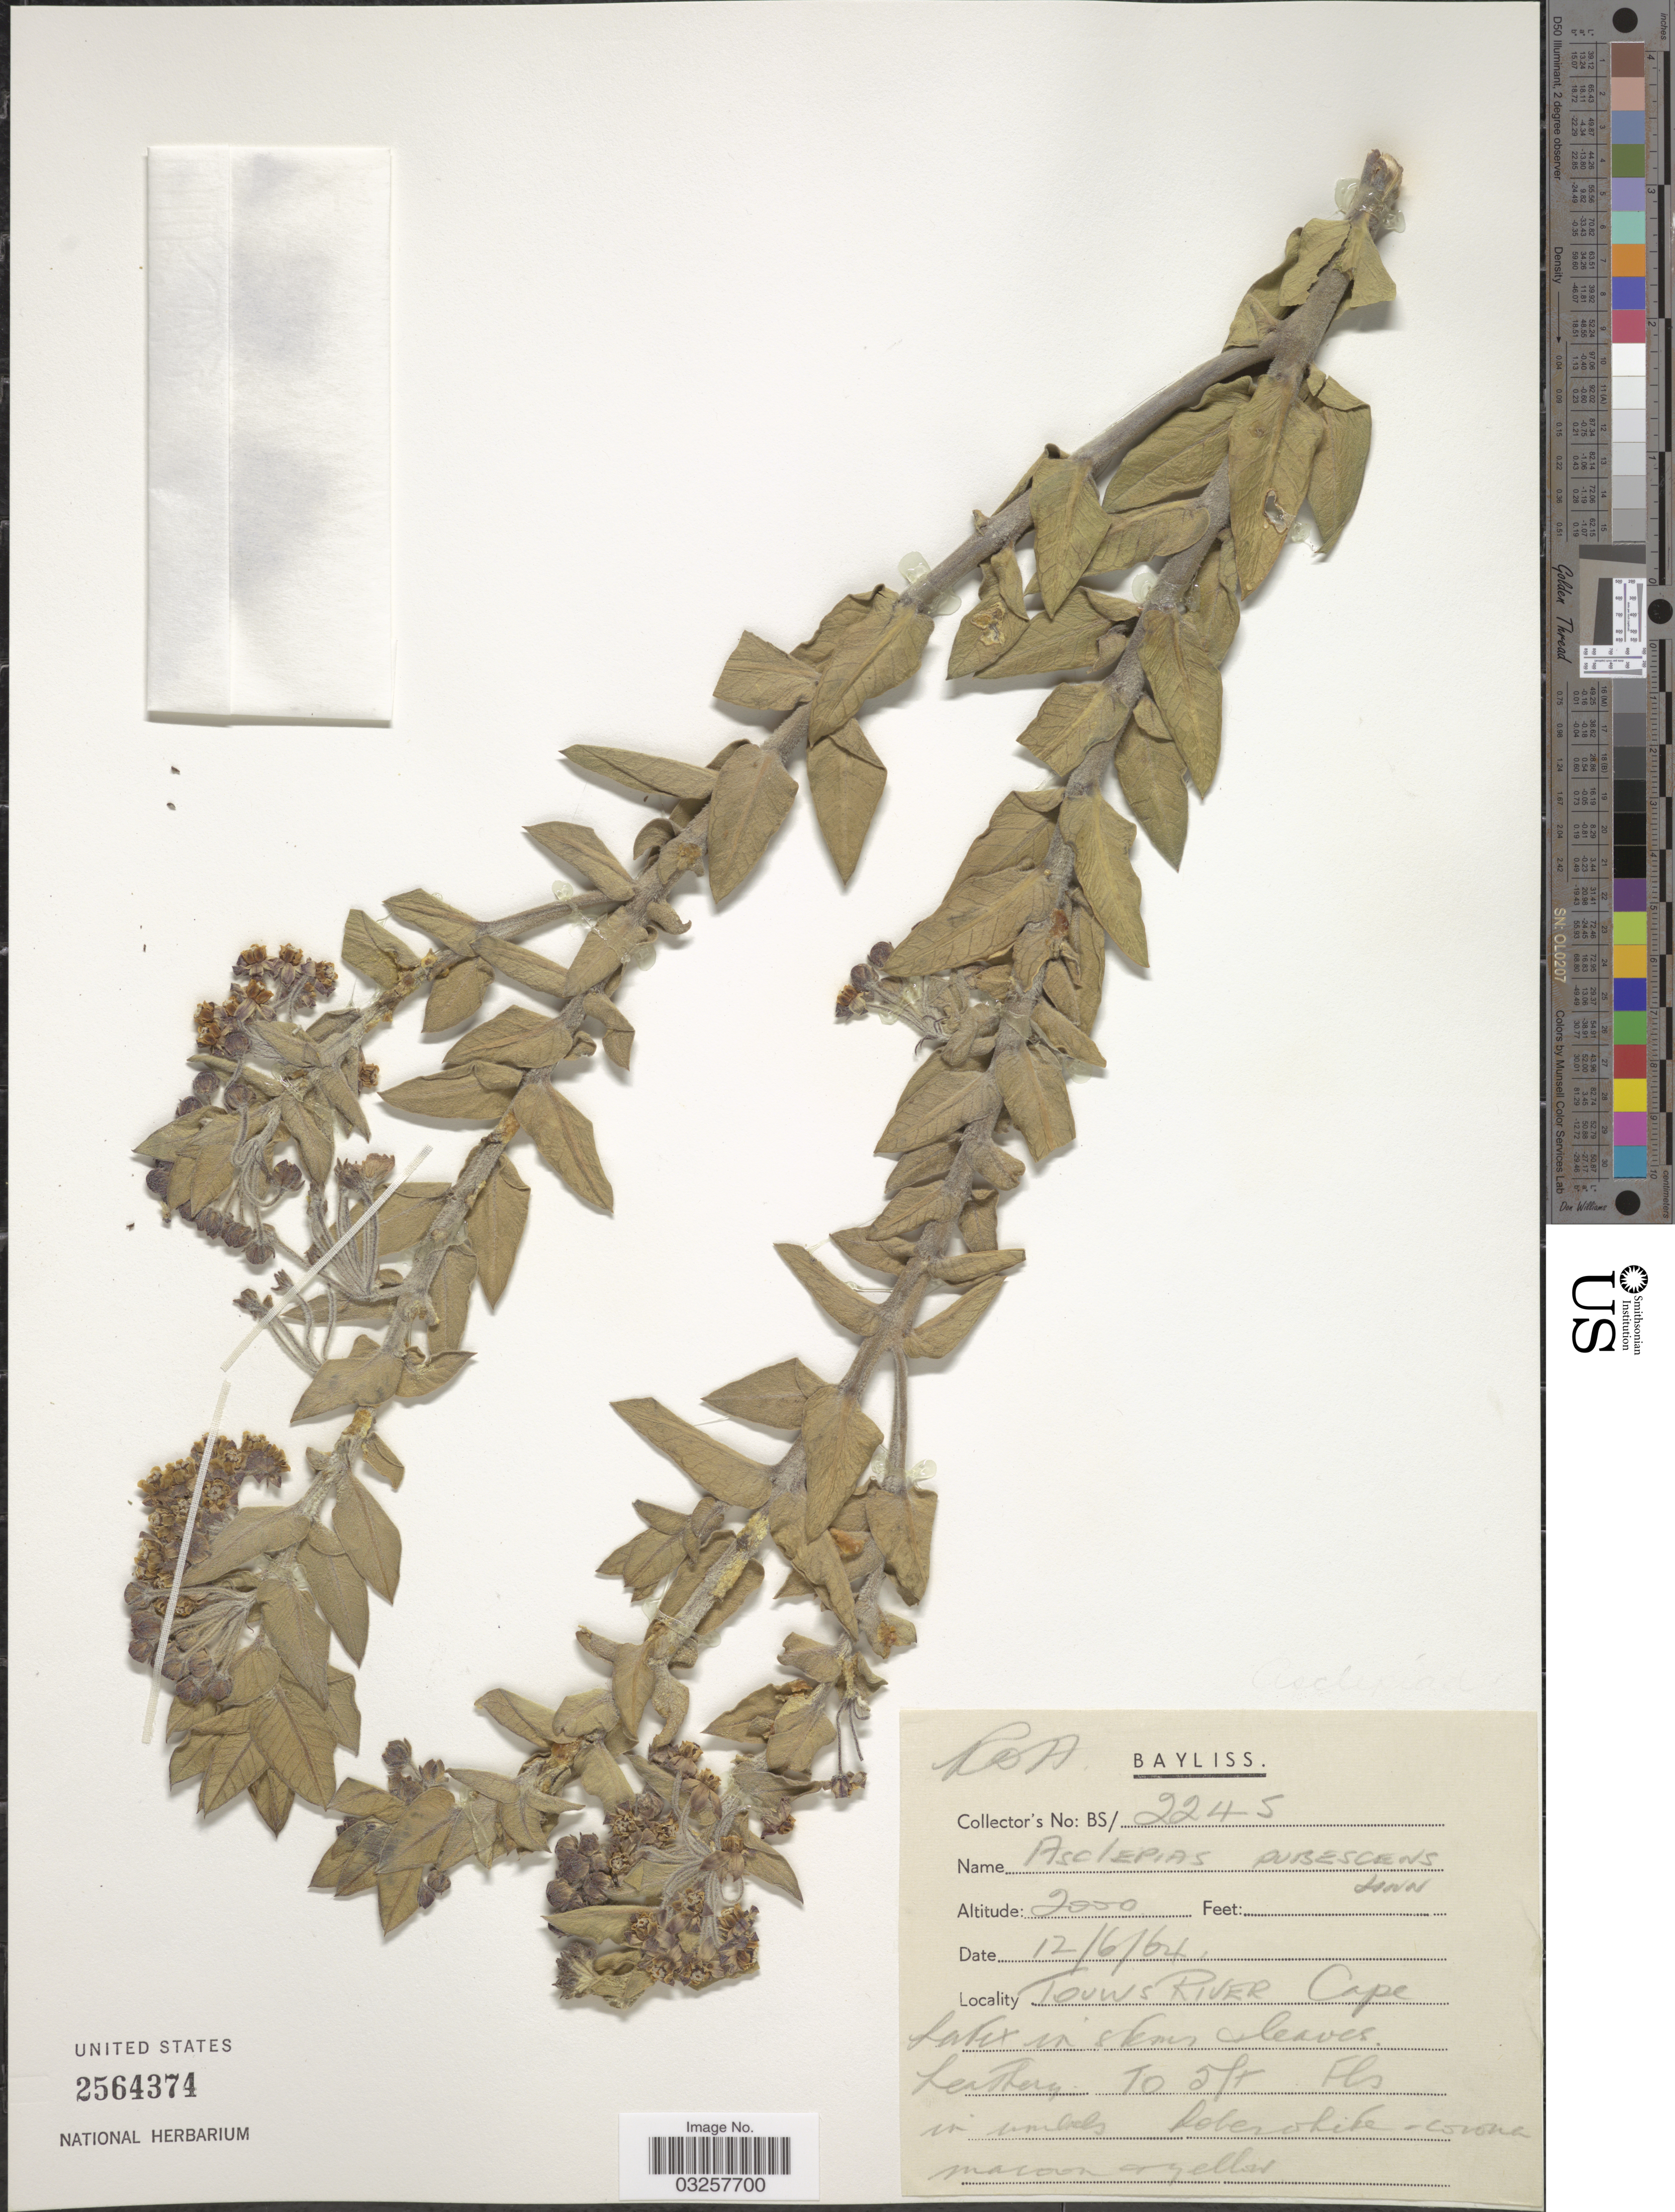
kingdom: Plantae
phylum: Tracheophyta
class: Magnoliopsida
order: Gentianales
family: Apocynaceae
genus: Asclepias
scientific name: Asclepias pubescens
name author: L.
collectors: Bayliss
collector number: BS/2245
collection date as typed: Transcribed d/m/y: 12/6/64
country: South Africa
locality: Touws River Cape.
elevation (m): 610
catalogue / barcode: US 2564374